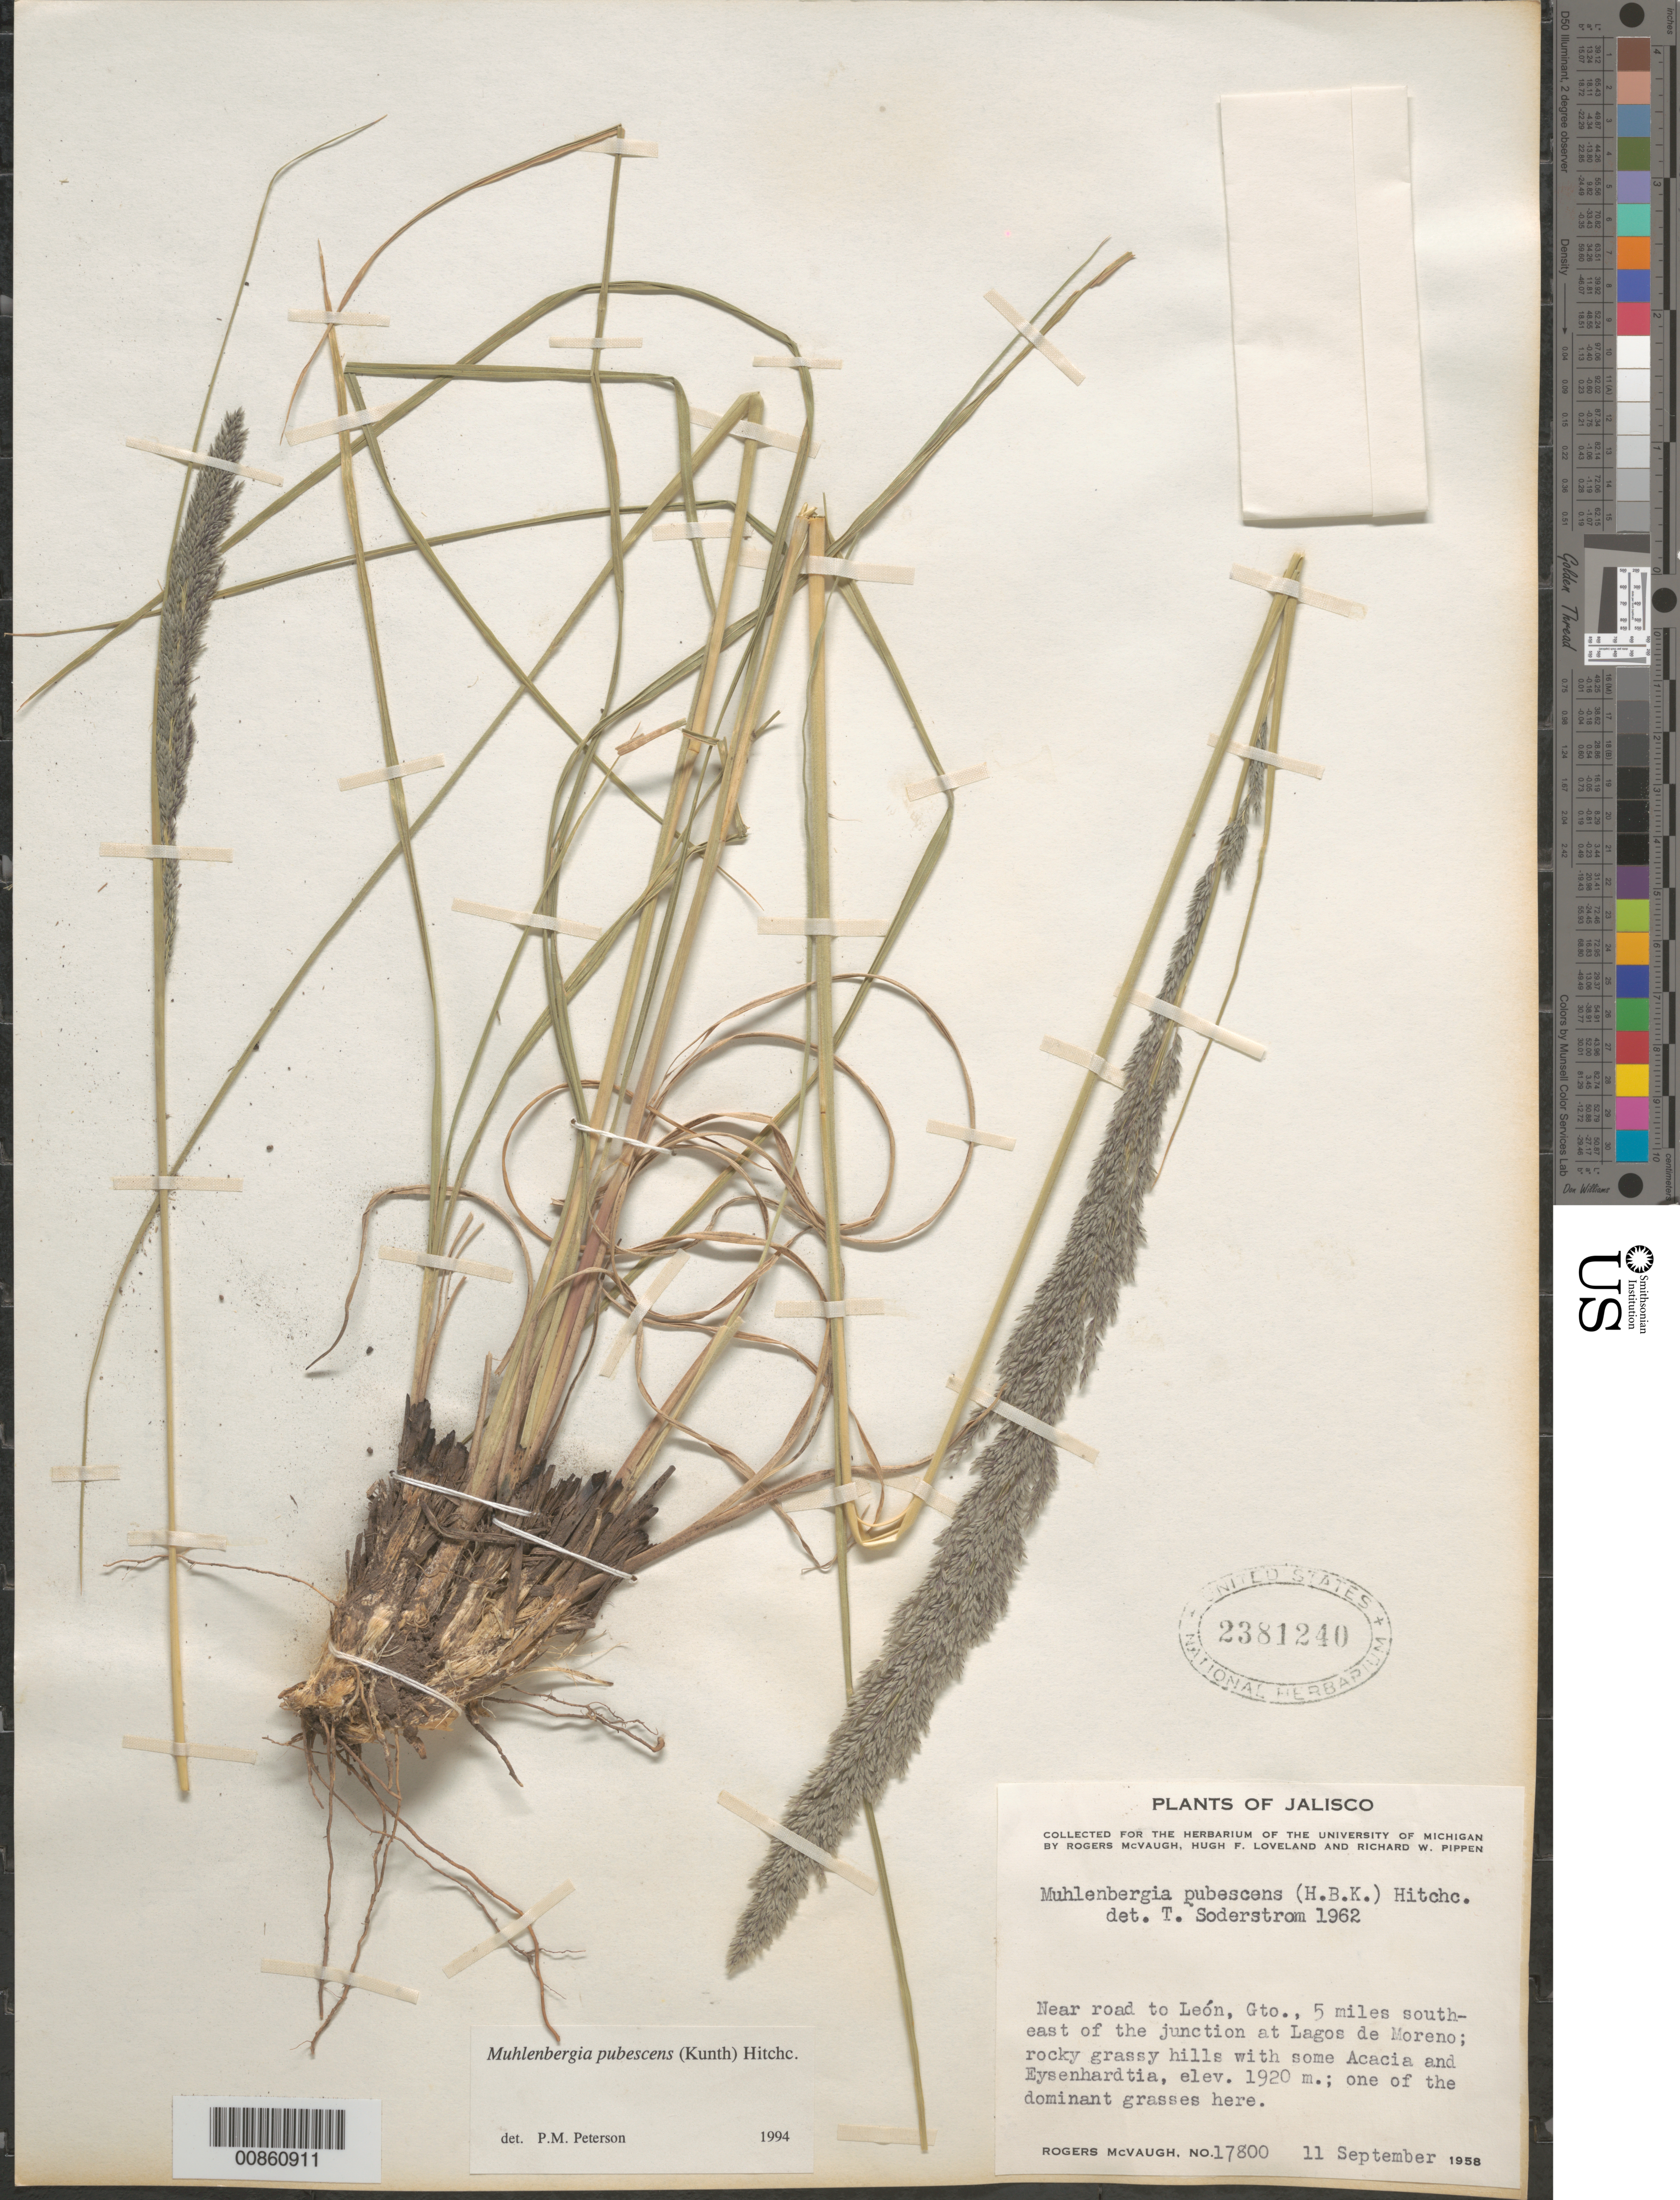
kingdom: Plantae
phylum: Tracheophyta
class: Liliopsida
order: Poales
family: Poaceae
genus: Muhlenbergia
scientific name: Muhlenbergia pubescens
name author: (Kunth) Hitchc.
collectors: R. McVaugh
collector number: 17800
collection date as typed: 11 Sep 1958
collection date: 1958-09-11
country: Mexico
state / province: Guanajuato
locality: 5 mi SE of the jct. at Lagos de Moreno, near road to Leon, Gto.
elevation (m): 1920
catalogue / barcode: US 2381240